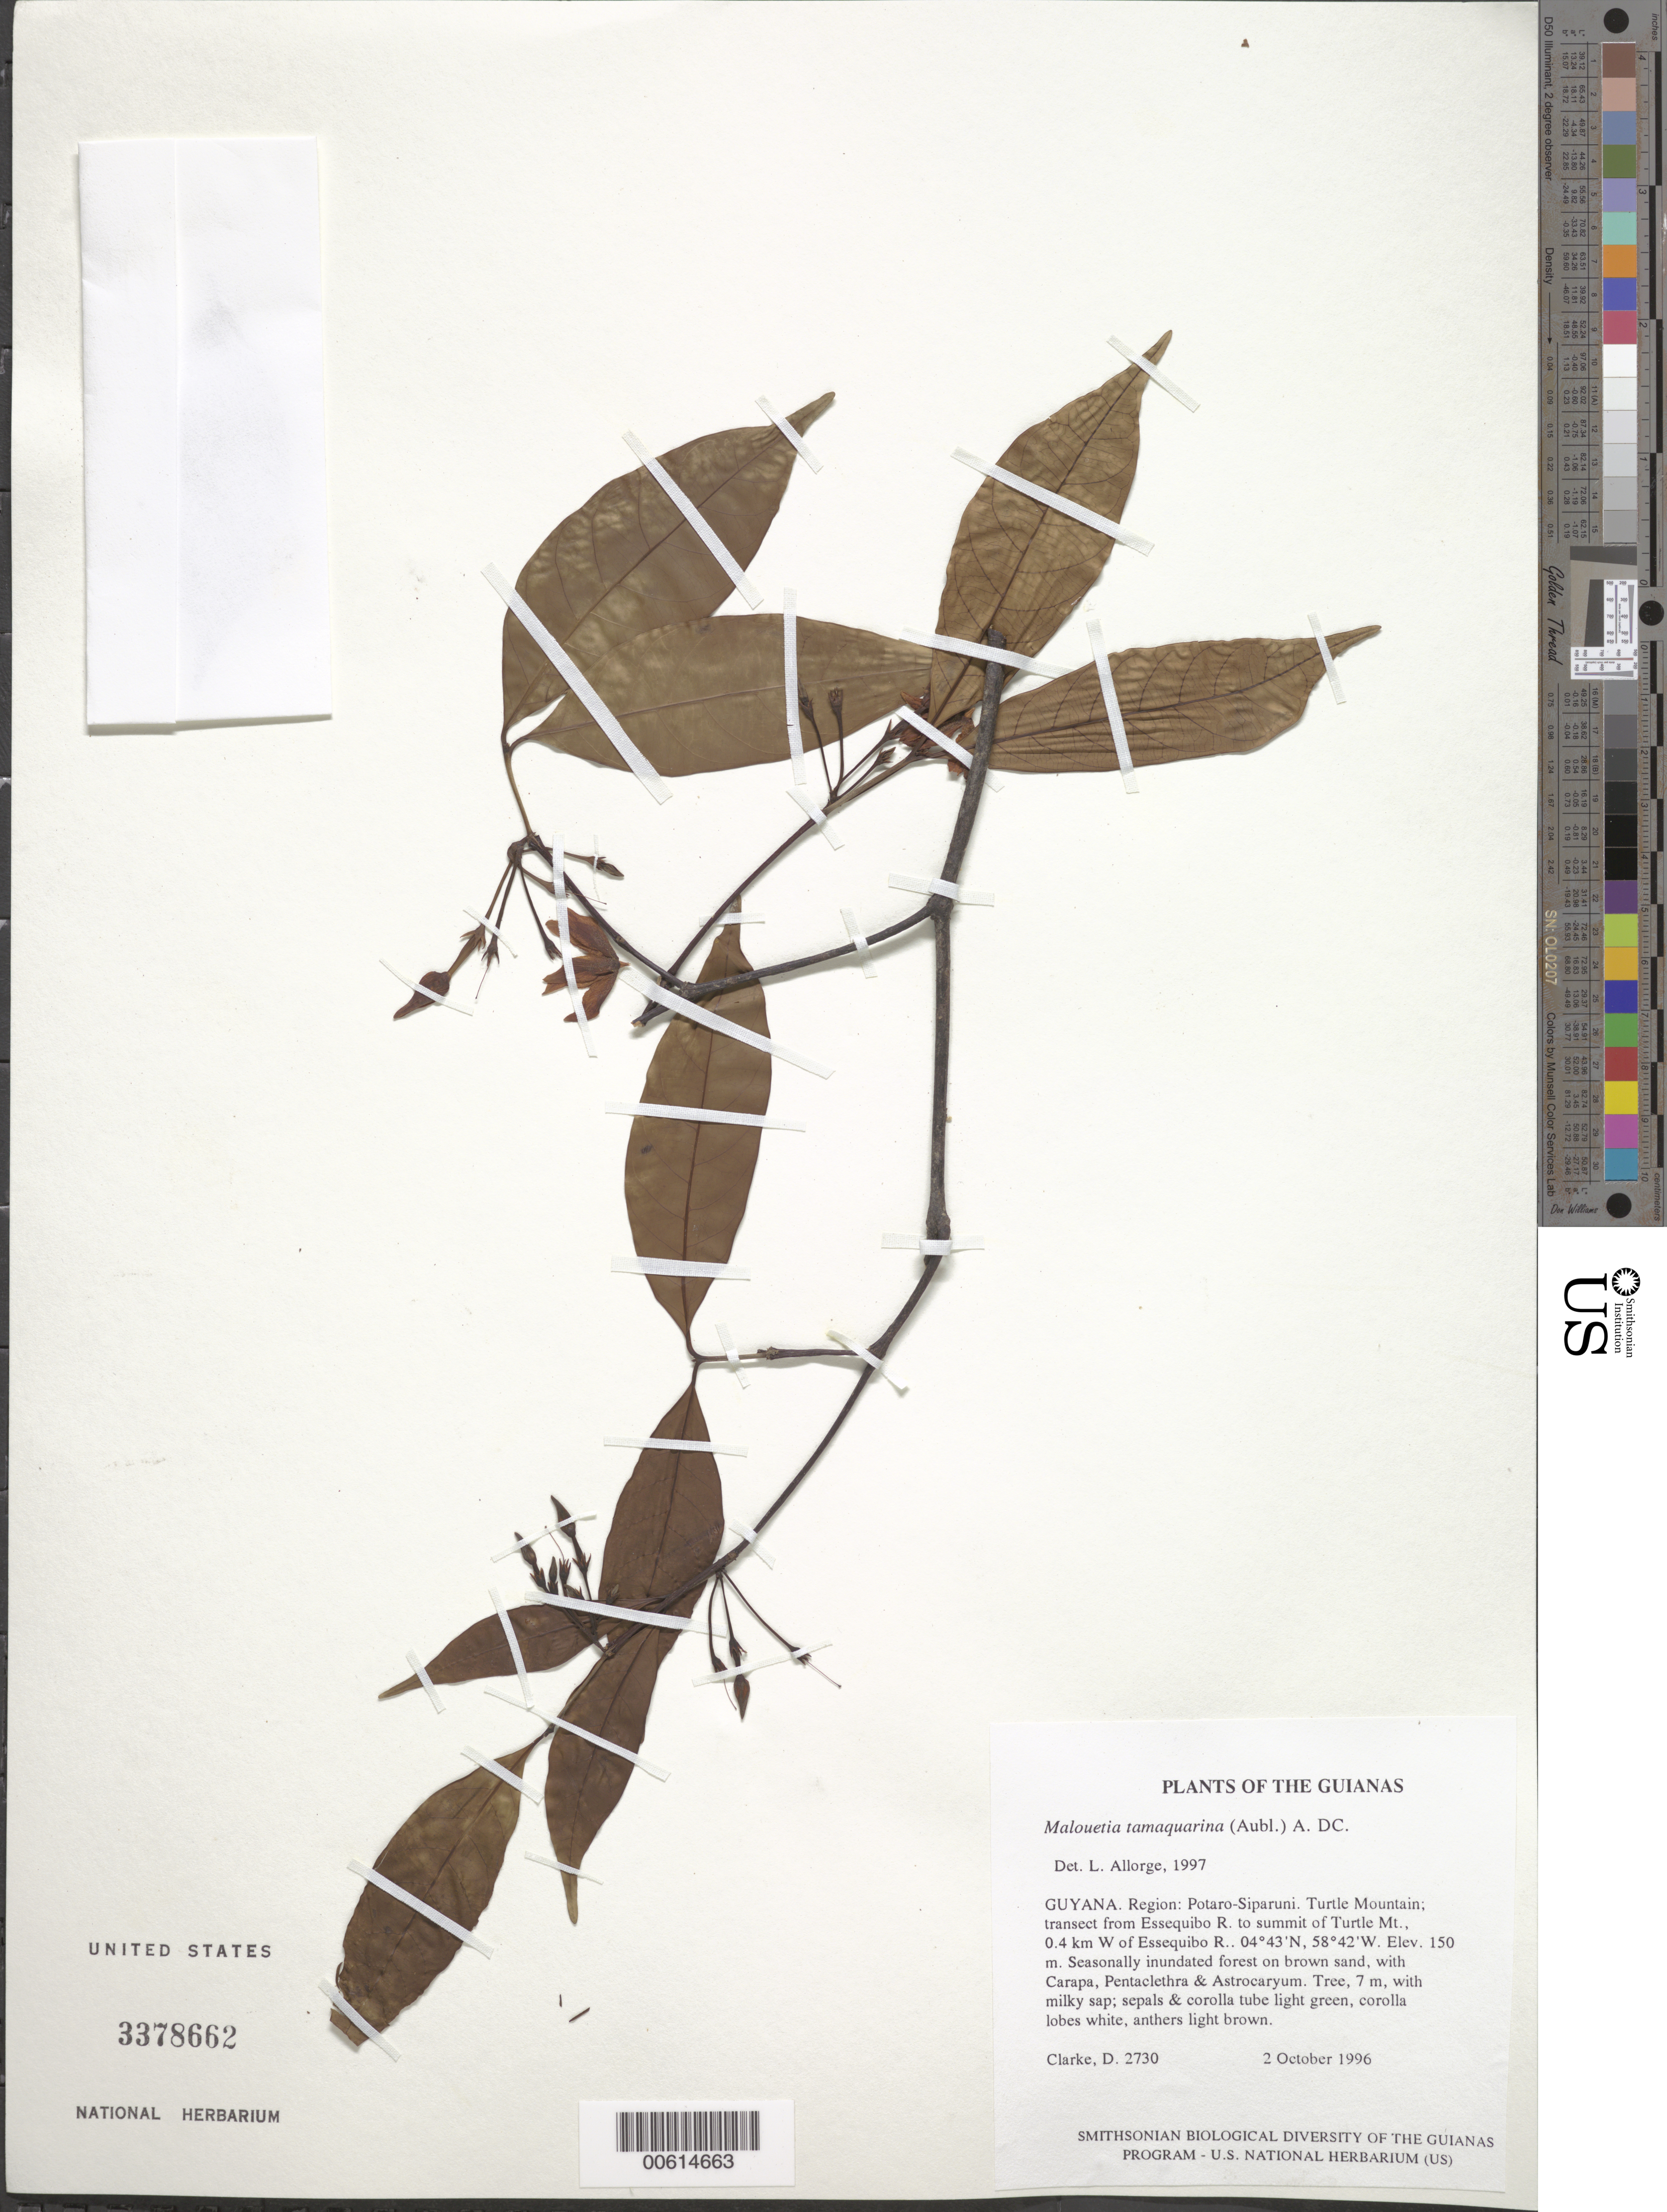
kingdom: Plantae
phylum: Tracheophyta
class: Magnoliopsida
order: Gentianales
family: Apocynaceae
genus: Malouetia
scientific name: Malouetia tamaquarina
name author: (Aubl.) A. DC.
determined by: Allorge, L.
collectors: H. D. Clarke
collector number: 2730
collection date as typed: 2 October 1996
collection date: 1996-10-02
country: Guyana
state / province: Potaro-Siparuni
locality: Iwokrama Rainforest Reserve; transect: Essequibo R. - summit of Turtle Mt., 0.4km W. of Essequibo R.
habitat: Seasonally inundated forest on brown sand, with Carapa, Pentaclethra & Astrocaryum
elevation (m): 150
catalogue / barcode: US 3378662